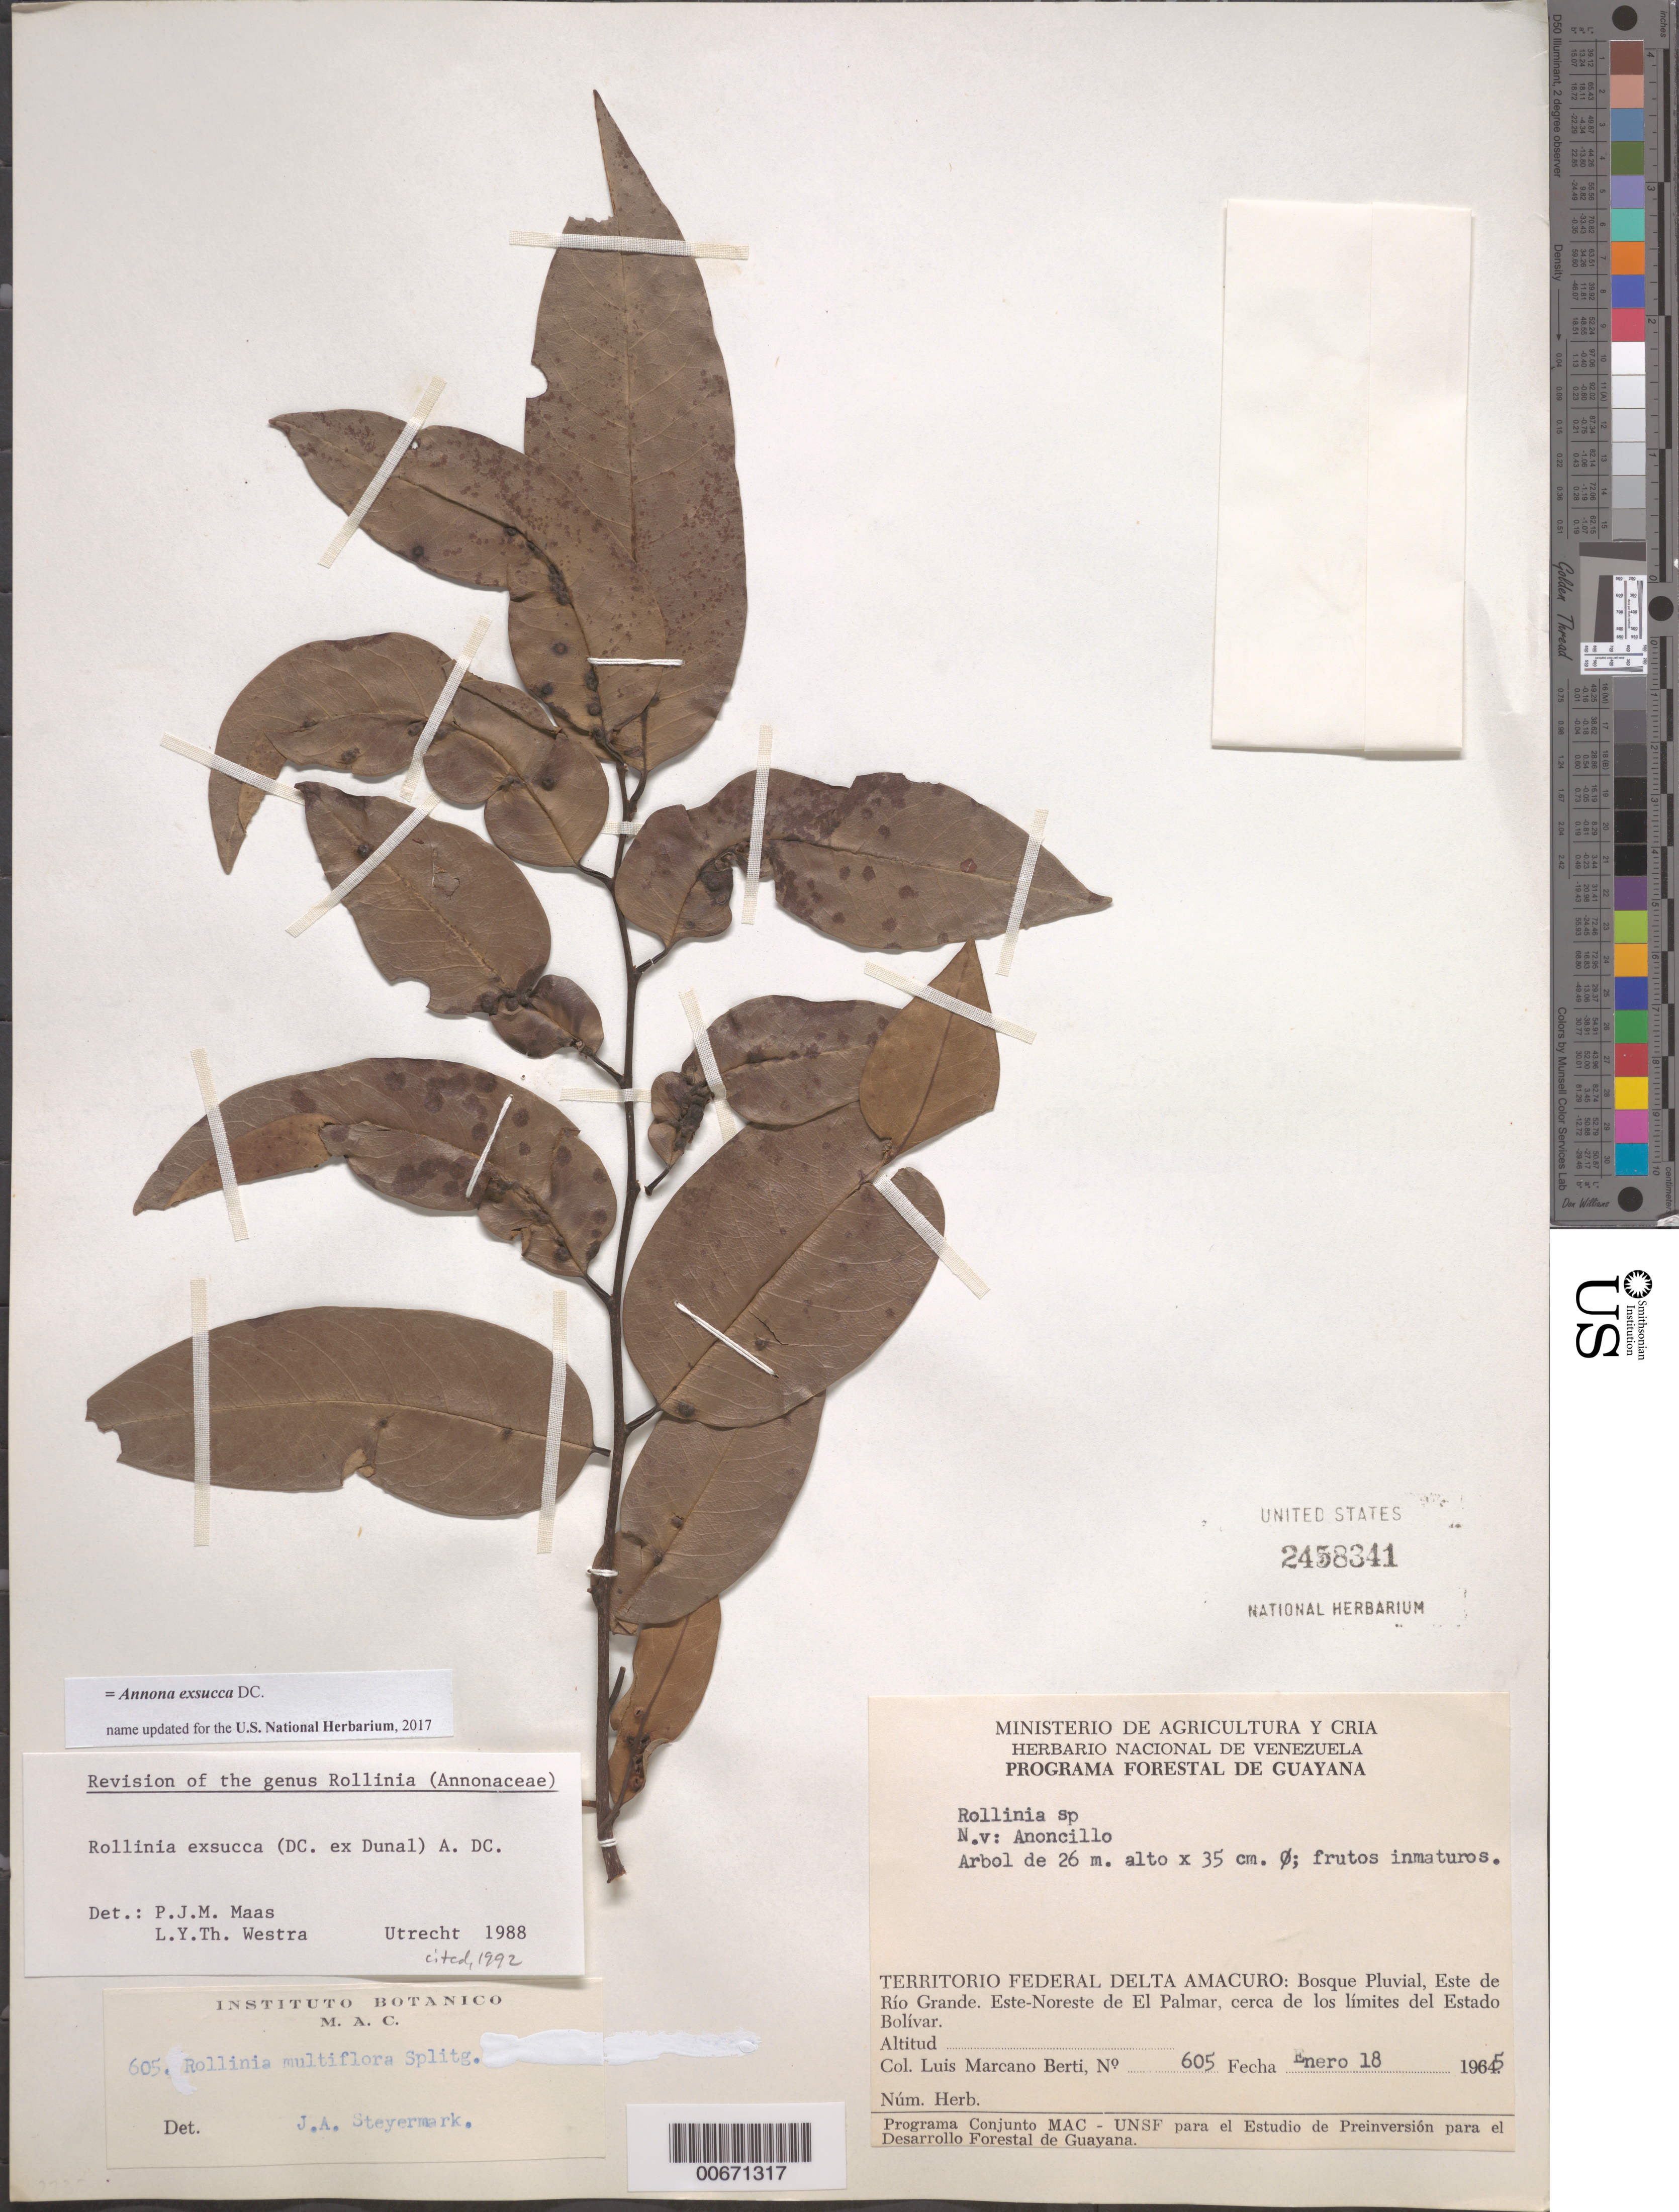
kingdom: Plantae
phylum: Tracheophyta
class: Magnoliopsida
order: Magnoliales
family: Annonaceae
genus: Annona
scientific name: Annona exsucca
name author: DC. ex Dunal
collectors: L. Marcano-Berti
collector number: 605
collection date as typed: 18-Jan-65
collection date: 1965-01-18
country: Venezuela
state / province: Delta Amacuro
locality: Este de Río Grande, ENE de El Palmar, cerca de los limites del Estado Bolívar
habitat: Bosque pluvial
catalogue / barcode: US 2458341